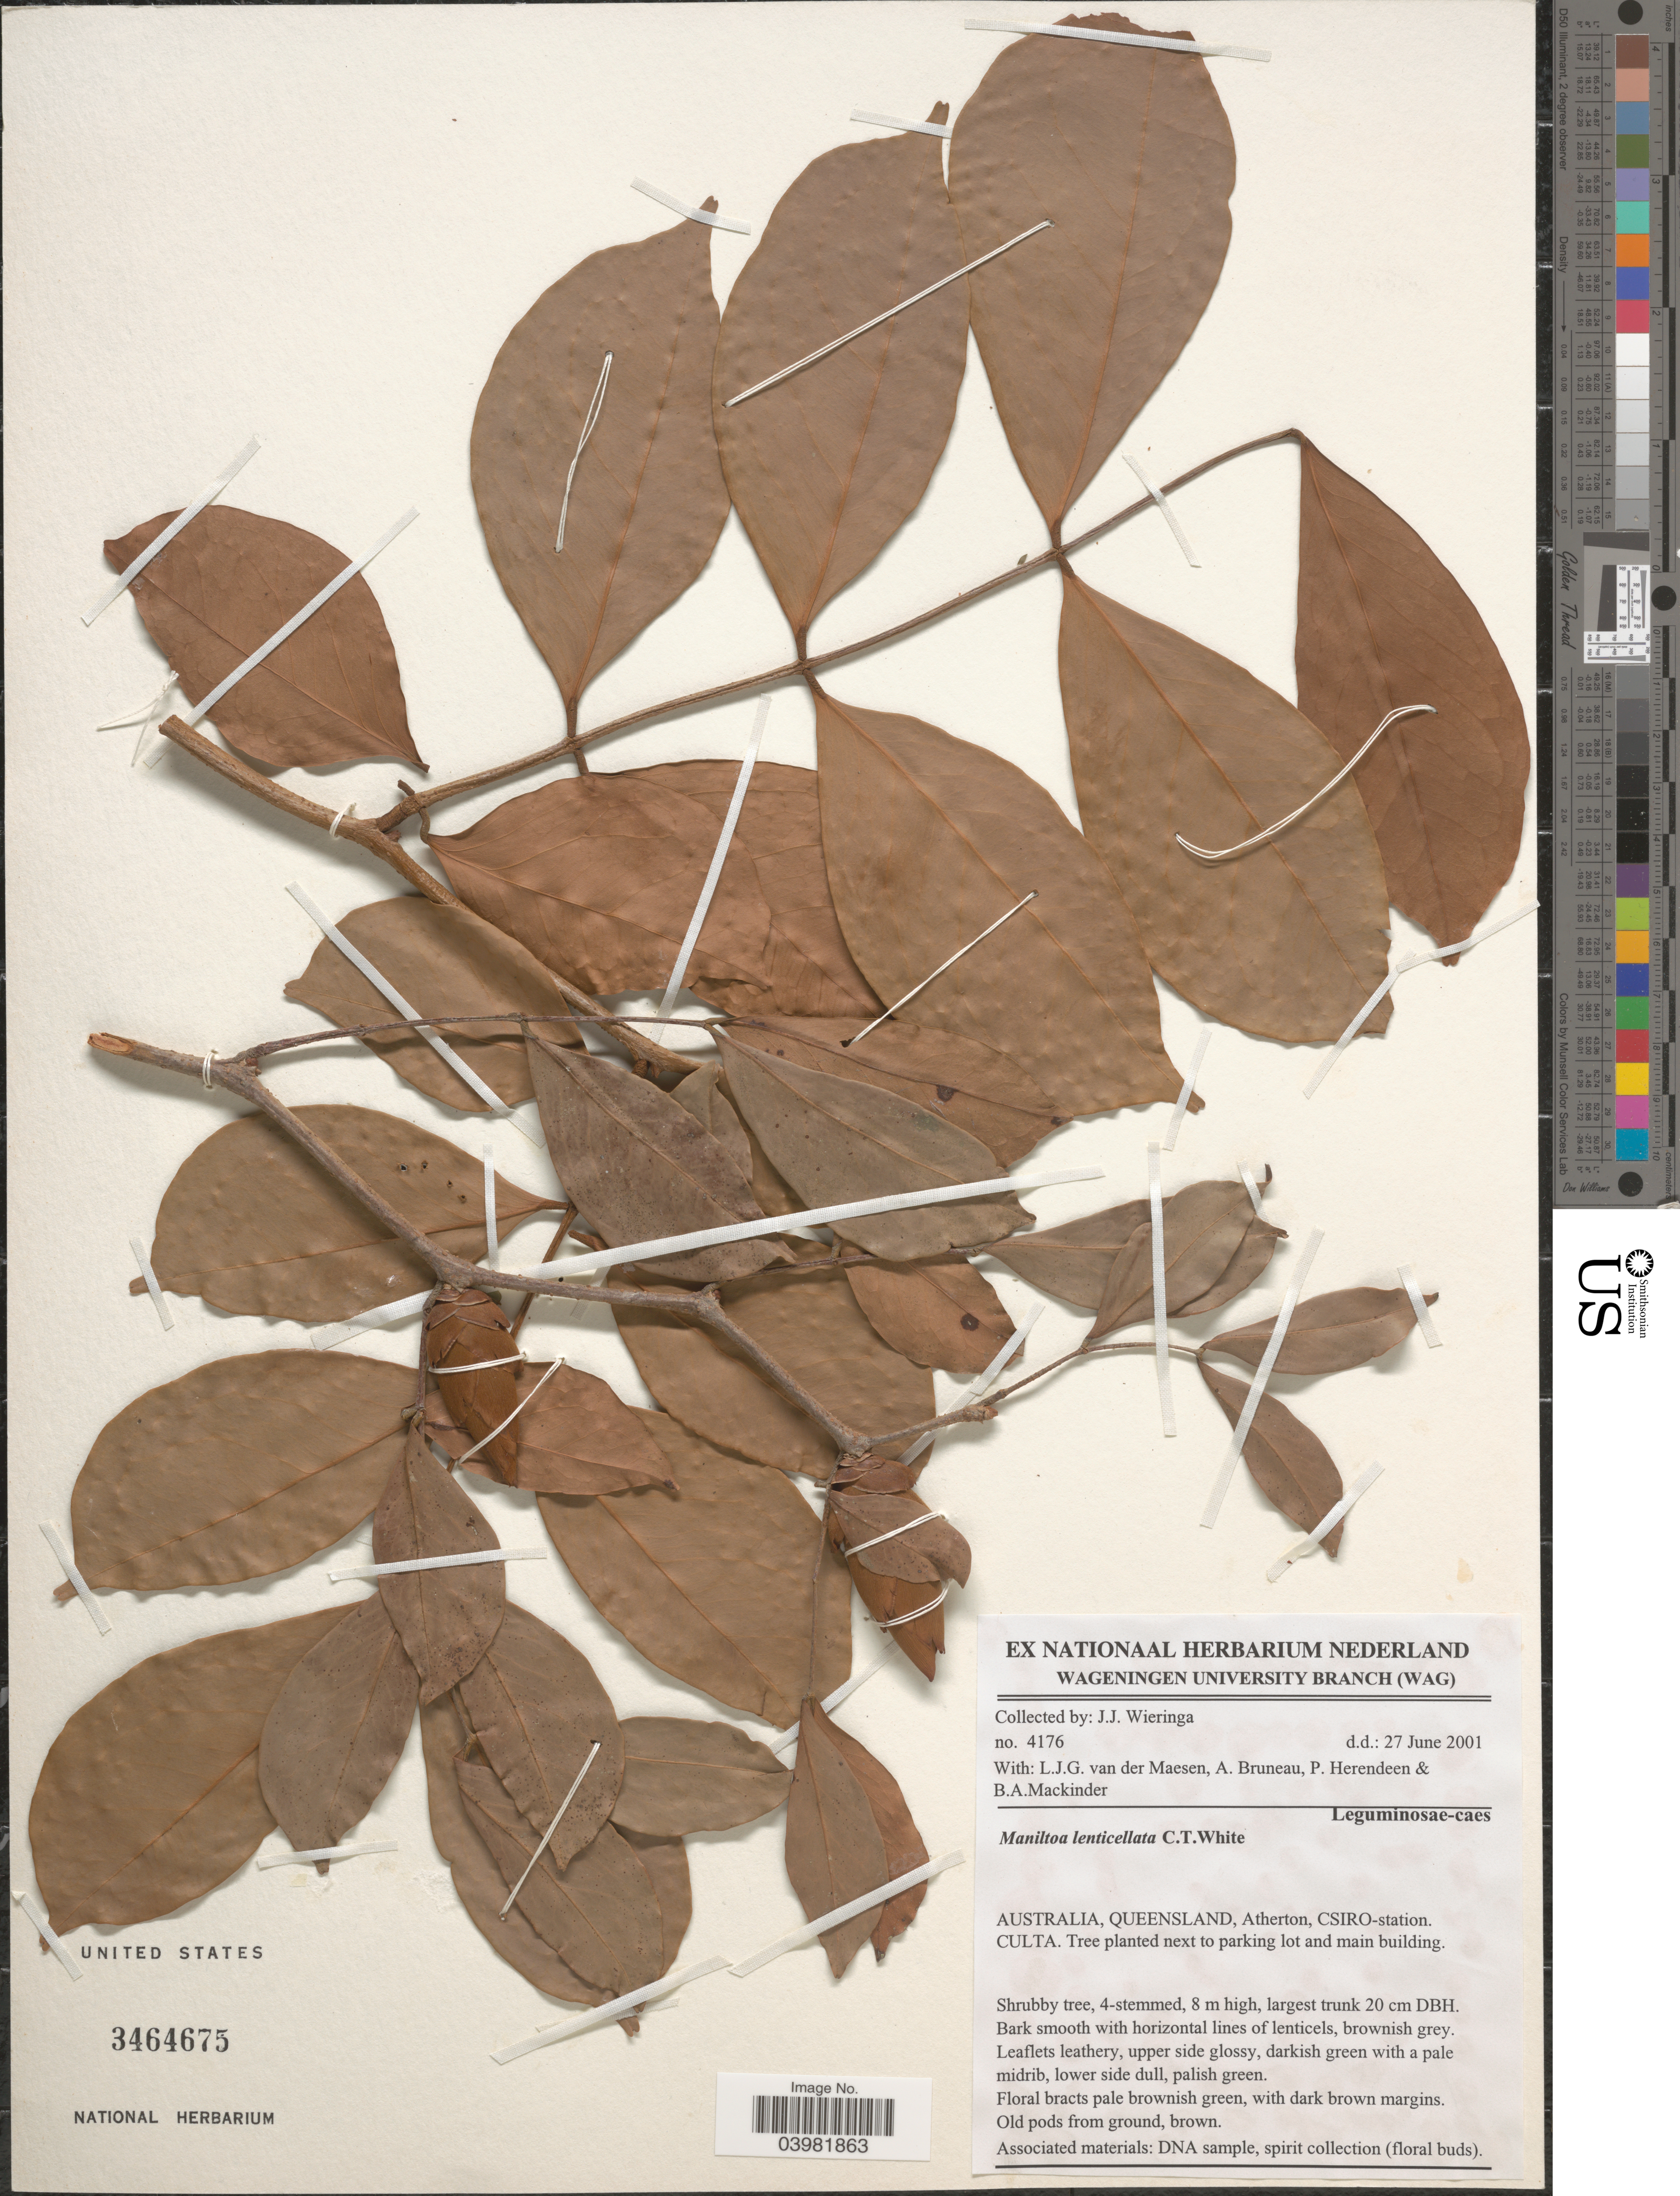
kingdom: Plantae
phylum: Tracheophyta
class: Magnoliopsida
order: Fabales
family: Fabaceae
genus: Maniltoa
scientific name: Maniltoa lenticellata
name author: C.T. White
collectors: J. Wieringa, L. van der Maesen, A. Bruneau, P. S. Herendeen & B. Mackinder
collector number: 4176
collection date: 2001-06-27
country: Australia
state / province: Queensland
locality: Atherton, CSIRO-station. Culta. Next to parking lot and main building.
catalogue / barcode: US 3464675